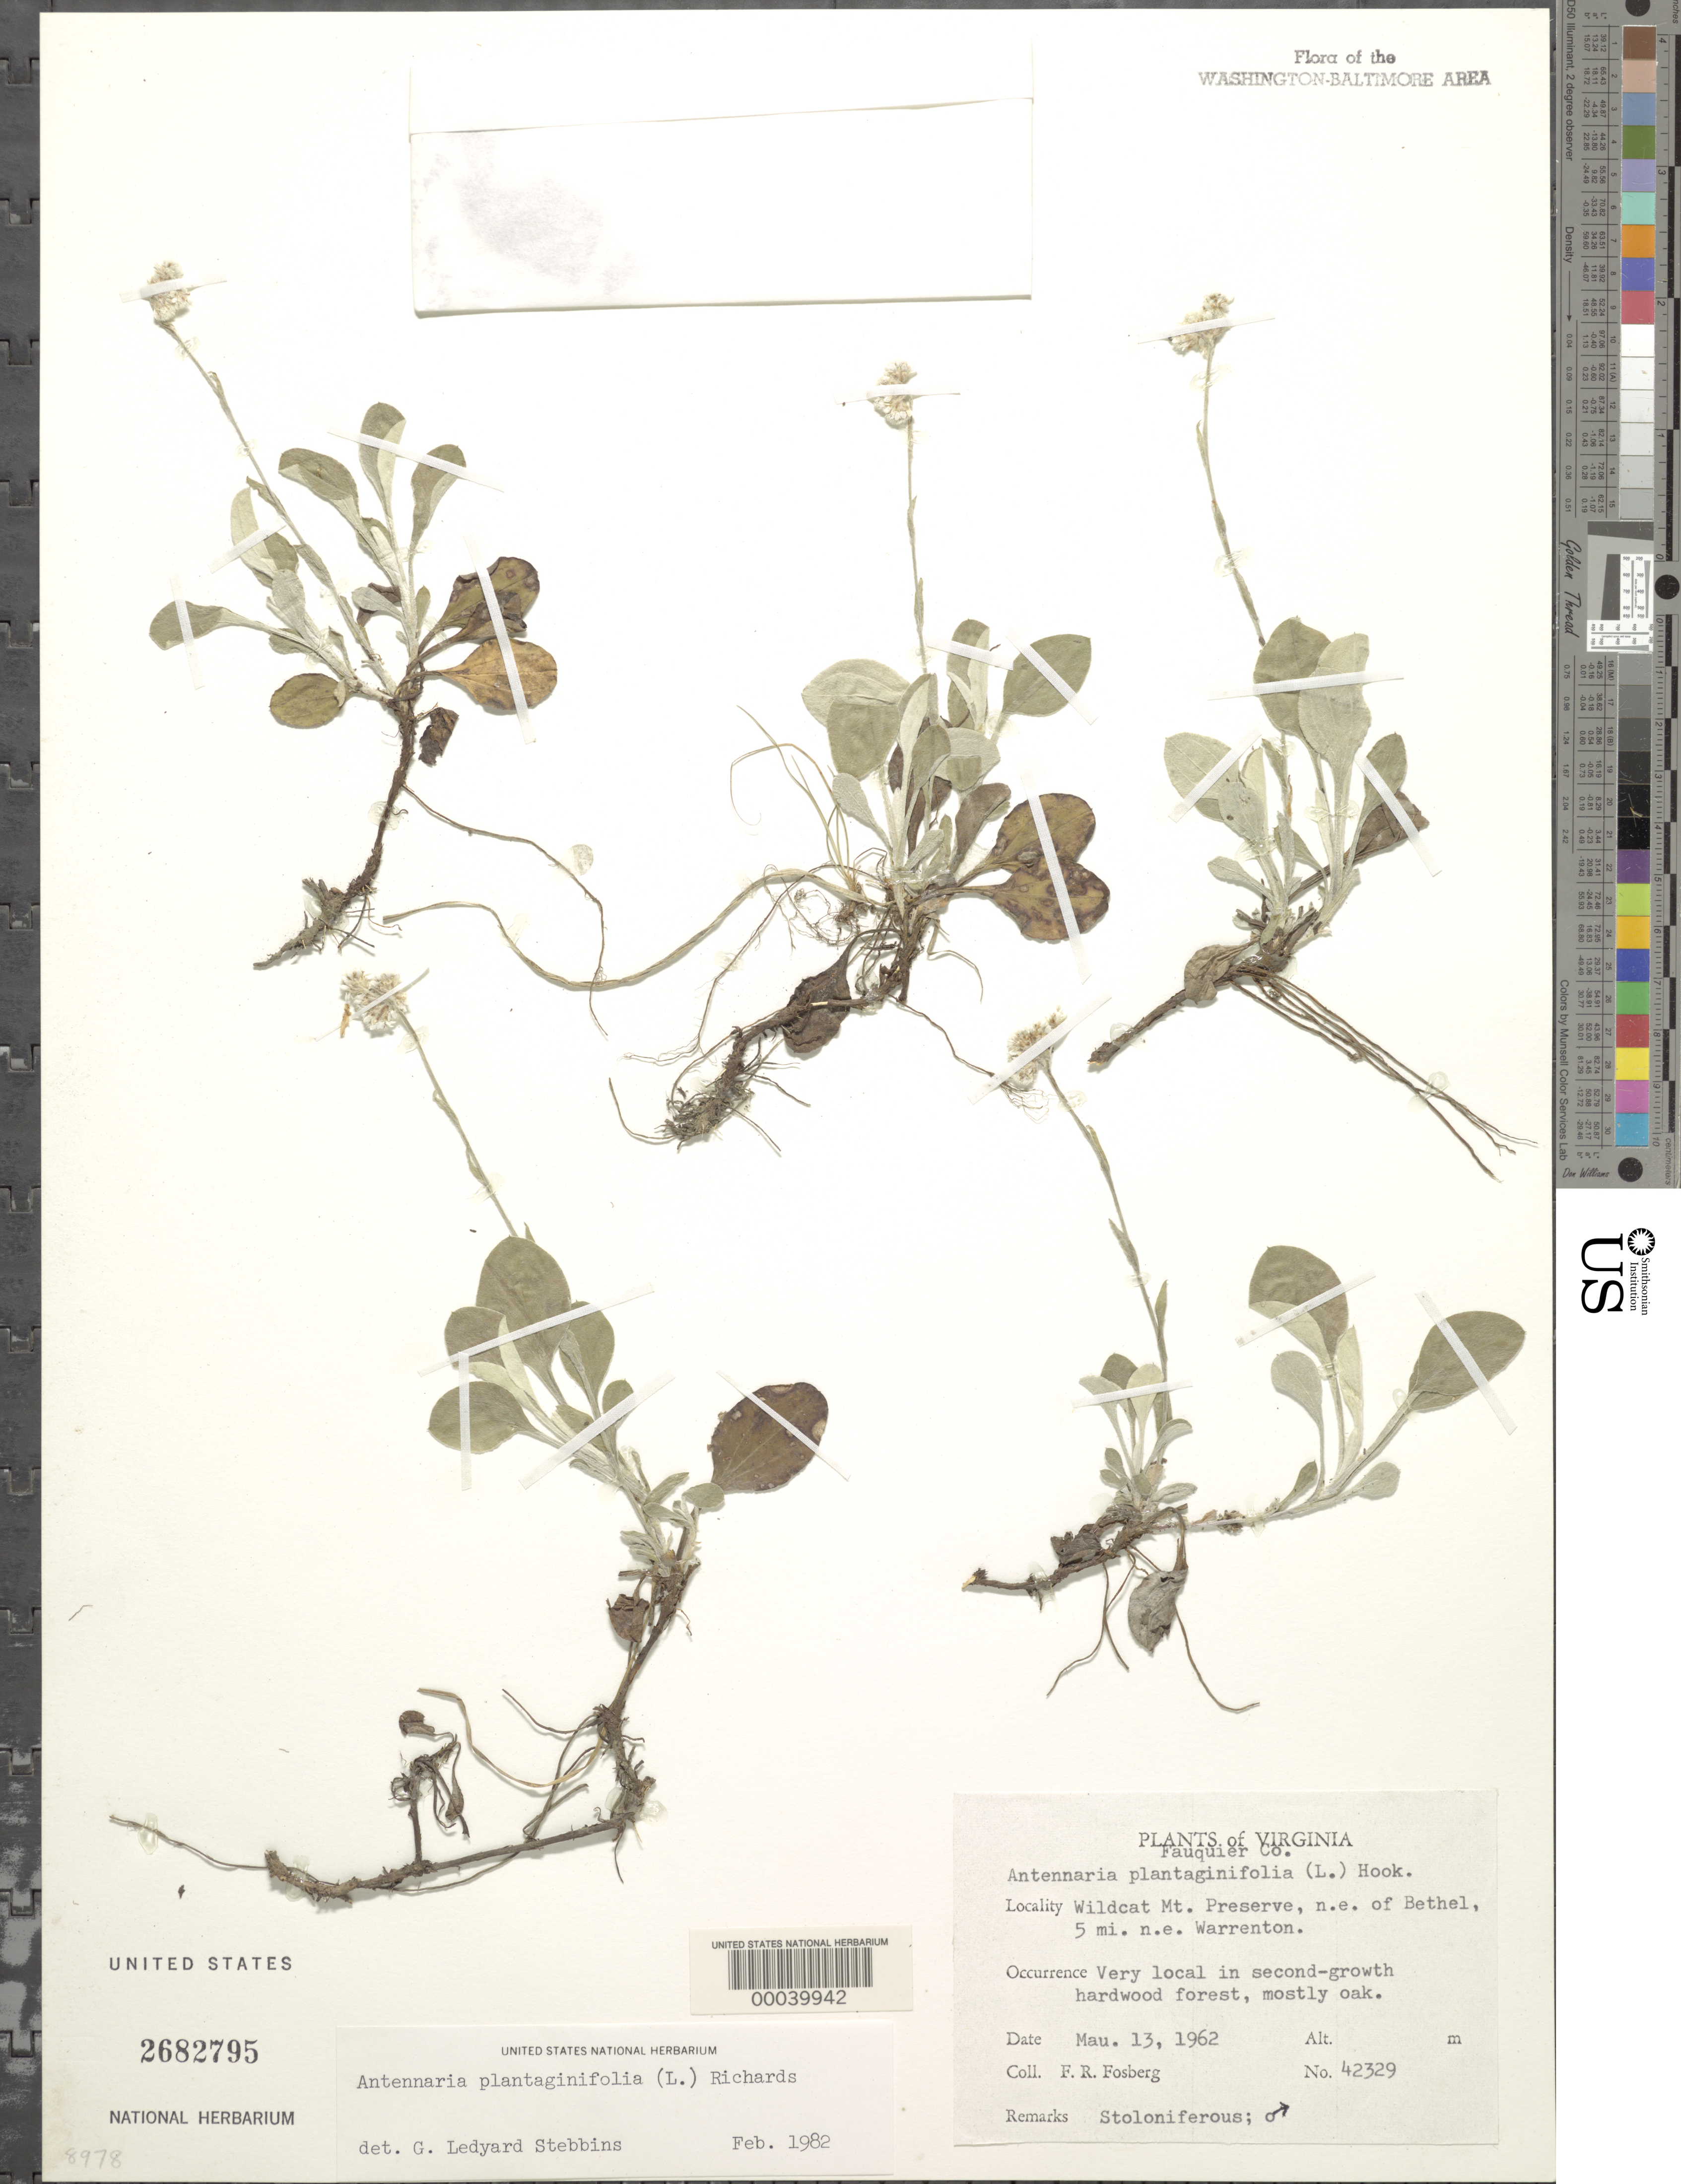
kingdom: Plantae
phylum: Tracheophyta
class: Magnoliopsida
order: Asterales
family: Asteraceae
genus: Antennaria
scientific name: Antennaria plantaginifolia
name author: (L.) Richardson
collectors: F. R. Fosberg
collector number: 42329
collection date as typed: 13 May 1962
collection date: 1962-05-13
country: United States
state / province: Virginia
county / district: Fauquier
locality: Wildcat Mountain Preserve NE of Bethel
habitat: Second-growth hardwood forset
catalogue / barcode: US 2682795